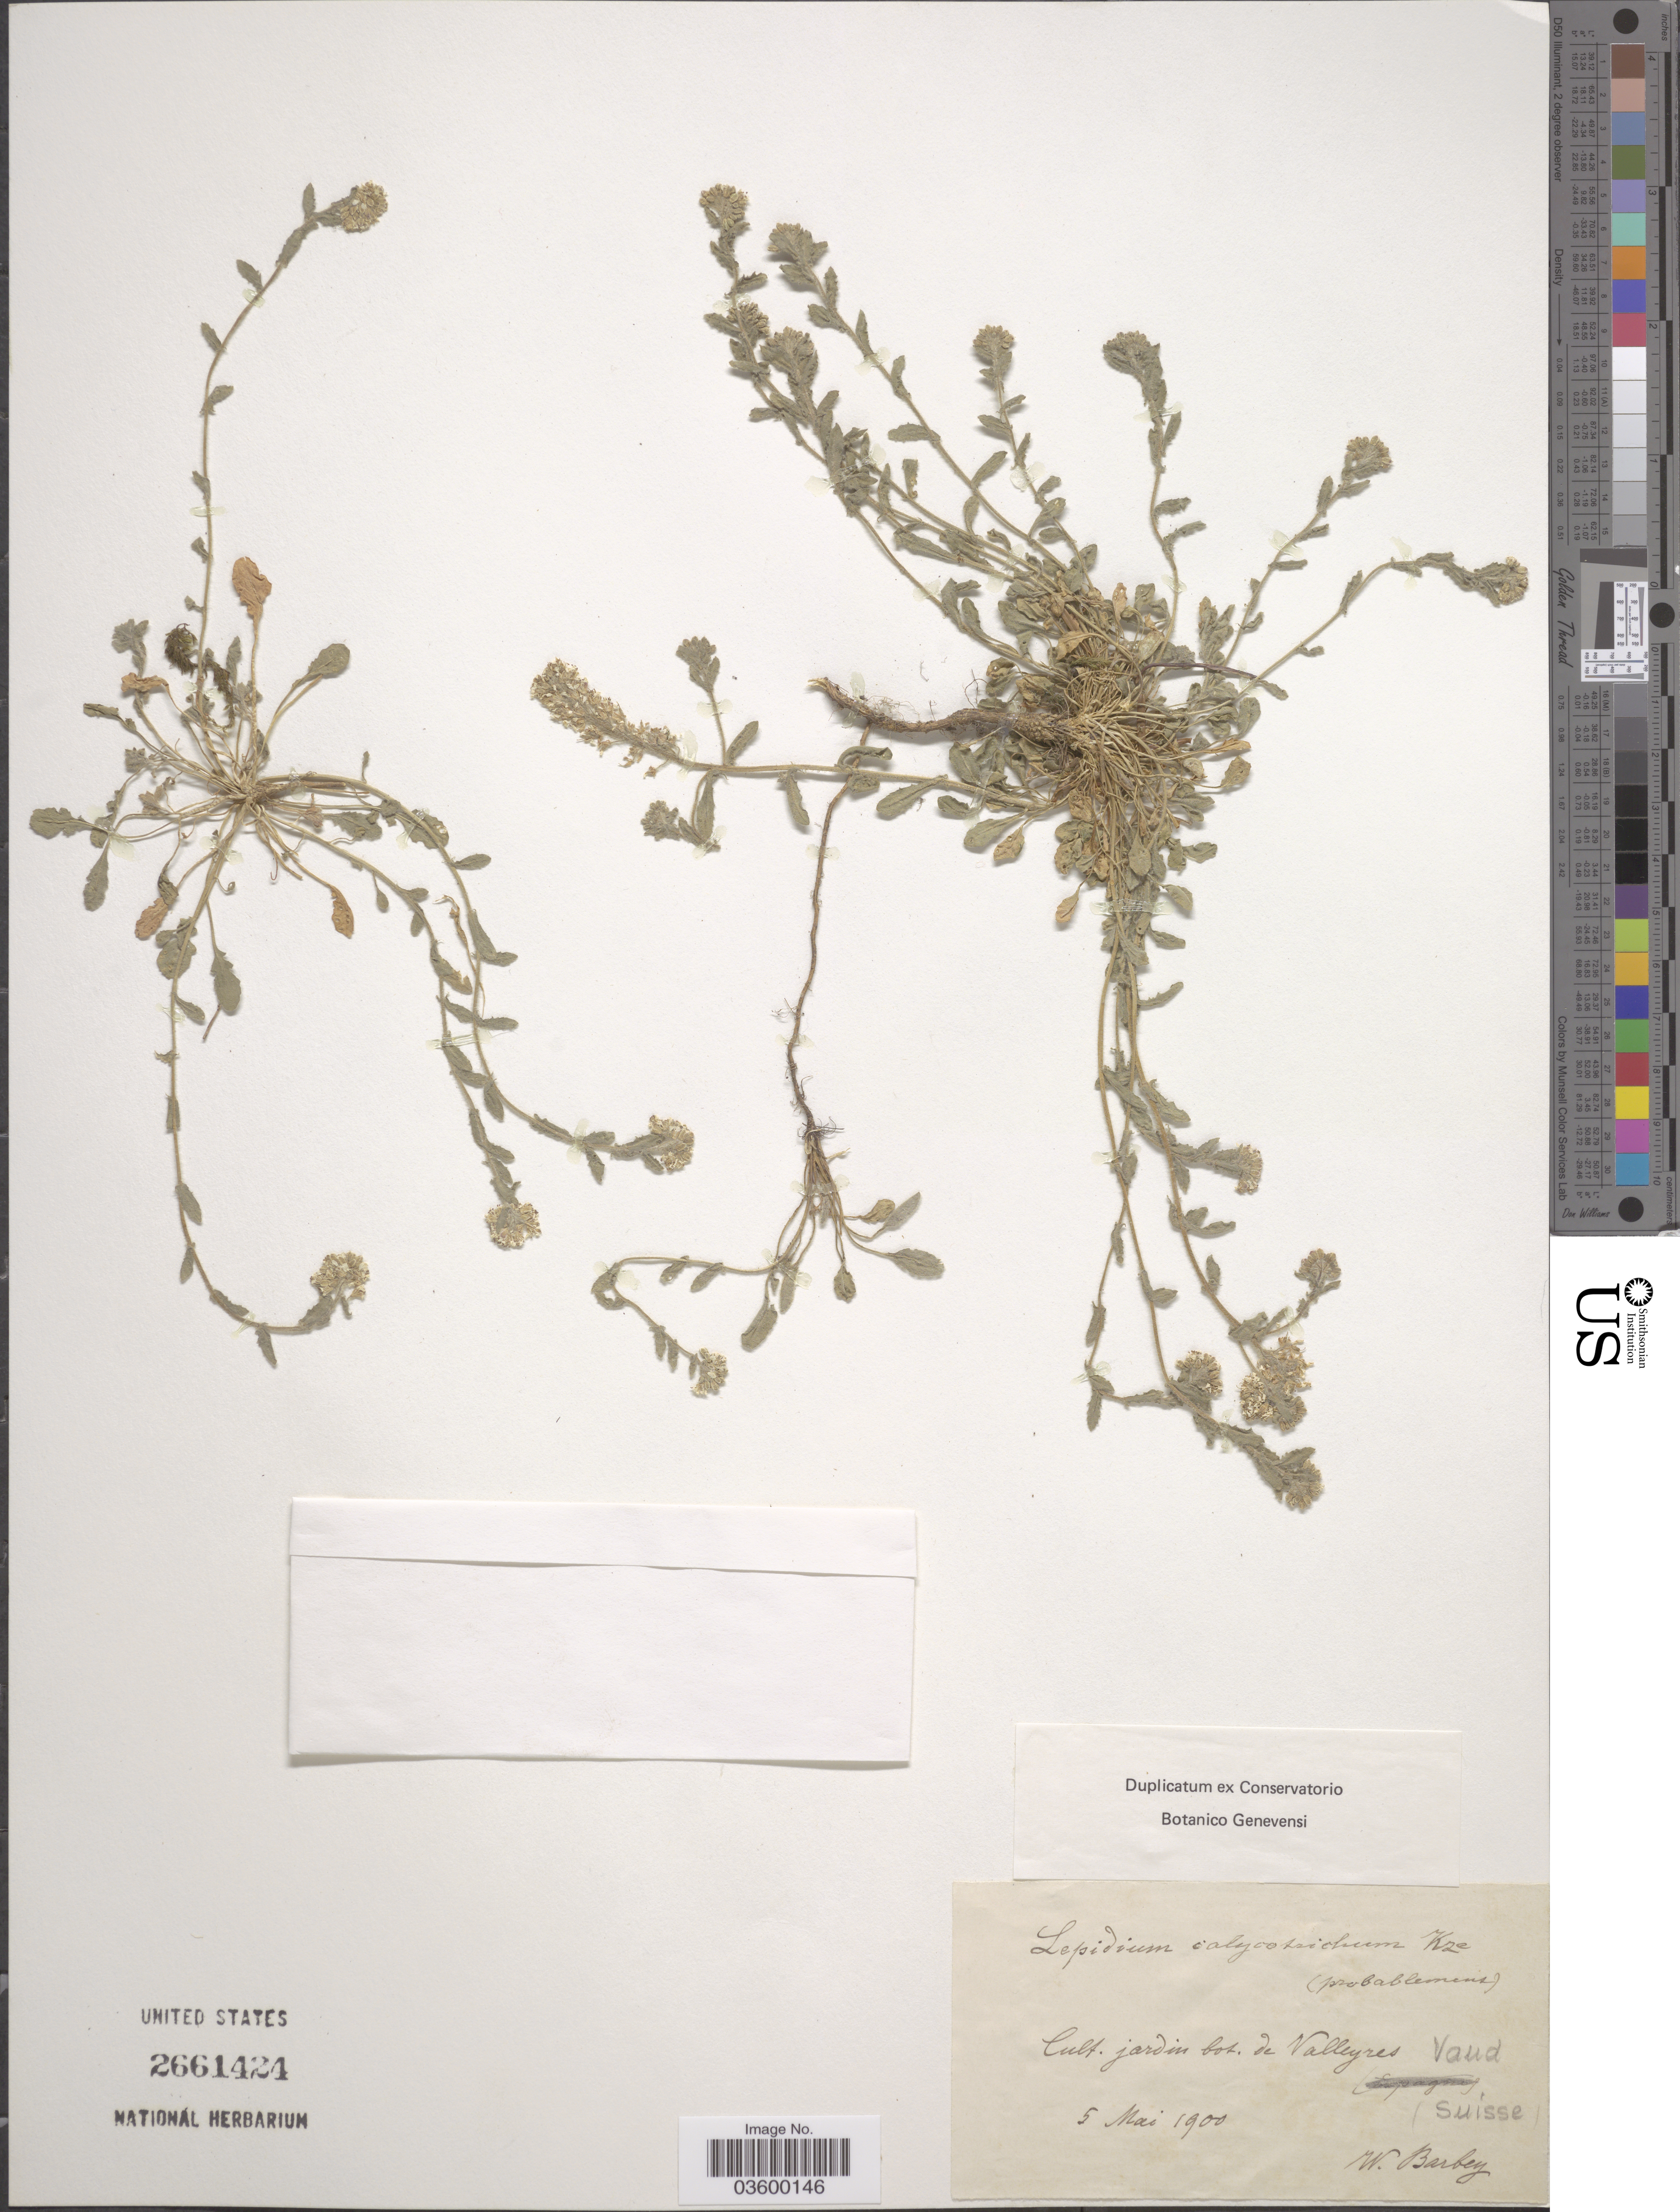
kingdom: Plantae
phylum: Tracheophyta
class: Magnoliopsida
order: Brassicales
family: Brassicaceae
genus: Lepidium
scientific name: Lepidium calycotrichum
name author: Kunze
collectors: W. Barbey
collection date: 1900-05-05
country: Switzerland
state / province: Vaud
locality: Jardin bot. de Valleyres (Suisse).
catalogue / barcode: US 2661424